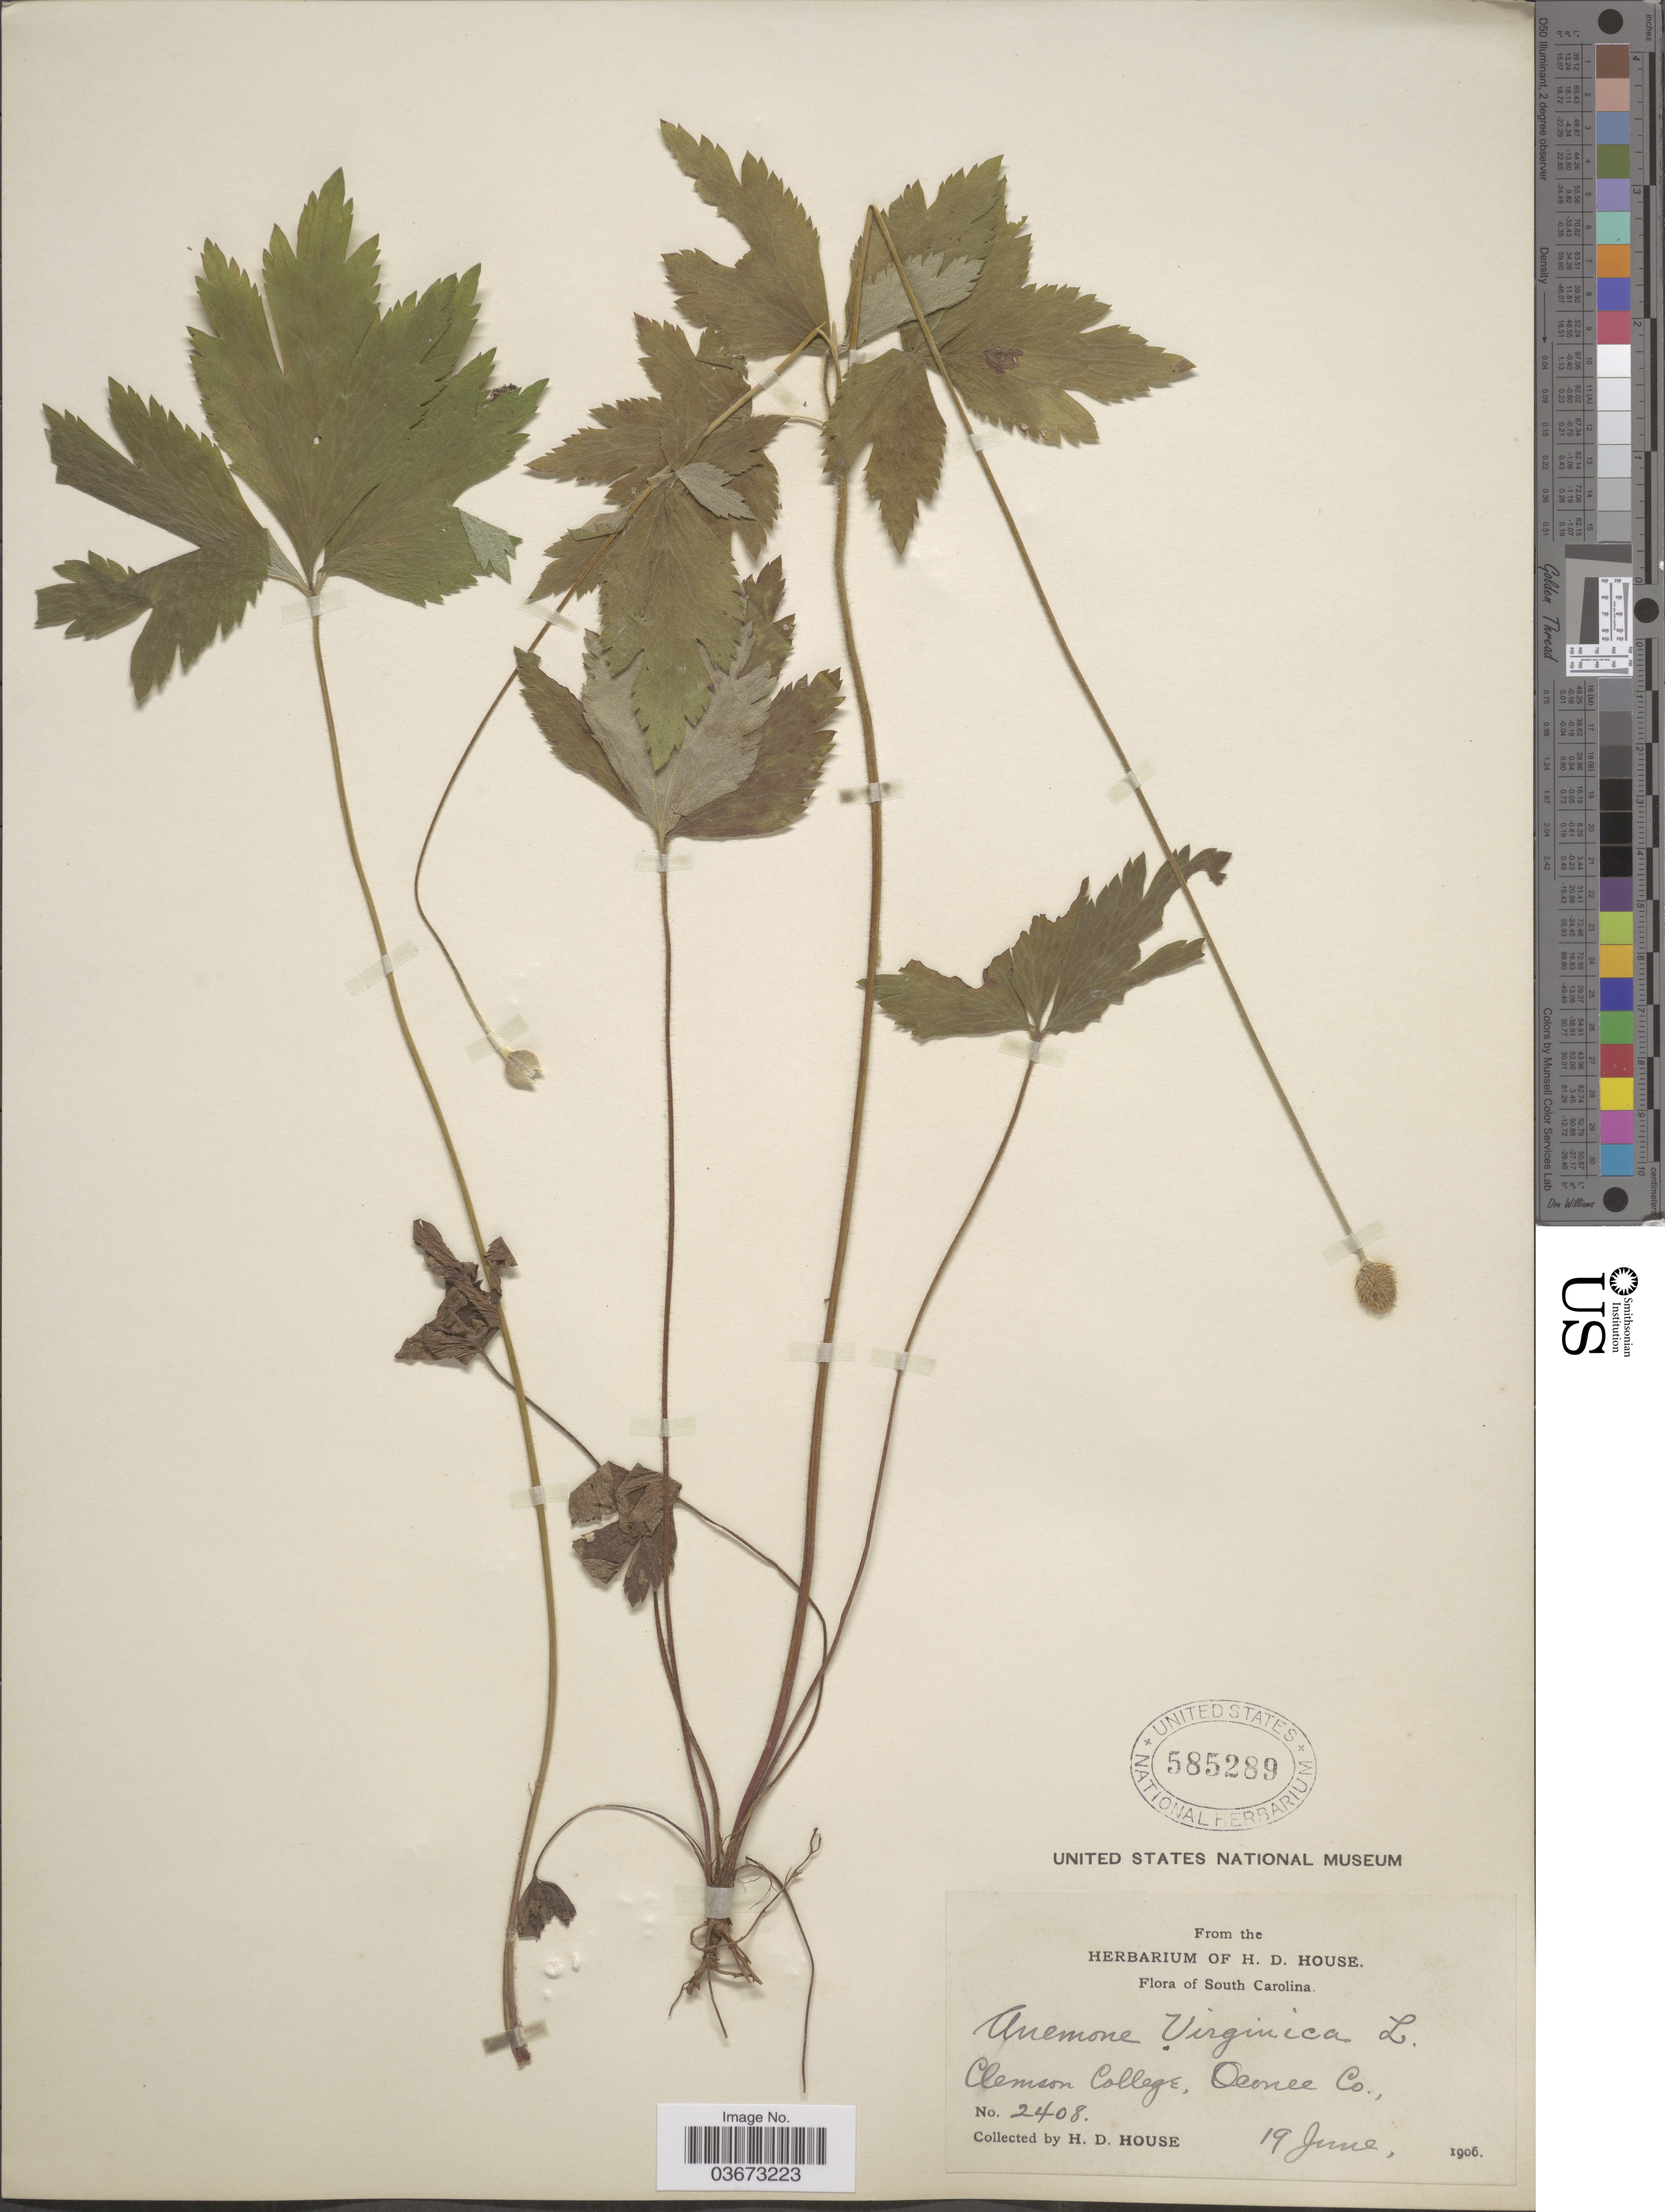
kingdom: Plantae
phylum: Tracheophyta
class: Magnoliopsida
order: Ranunculales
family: Ranunculaceae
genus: Anemone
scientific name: Anemone virginiana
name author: L.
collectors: H. D. House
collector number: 2408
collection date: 1906-06-19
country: United States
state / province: South Carolina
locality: Clemson College, Oconee Co.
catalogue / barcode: US 585289